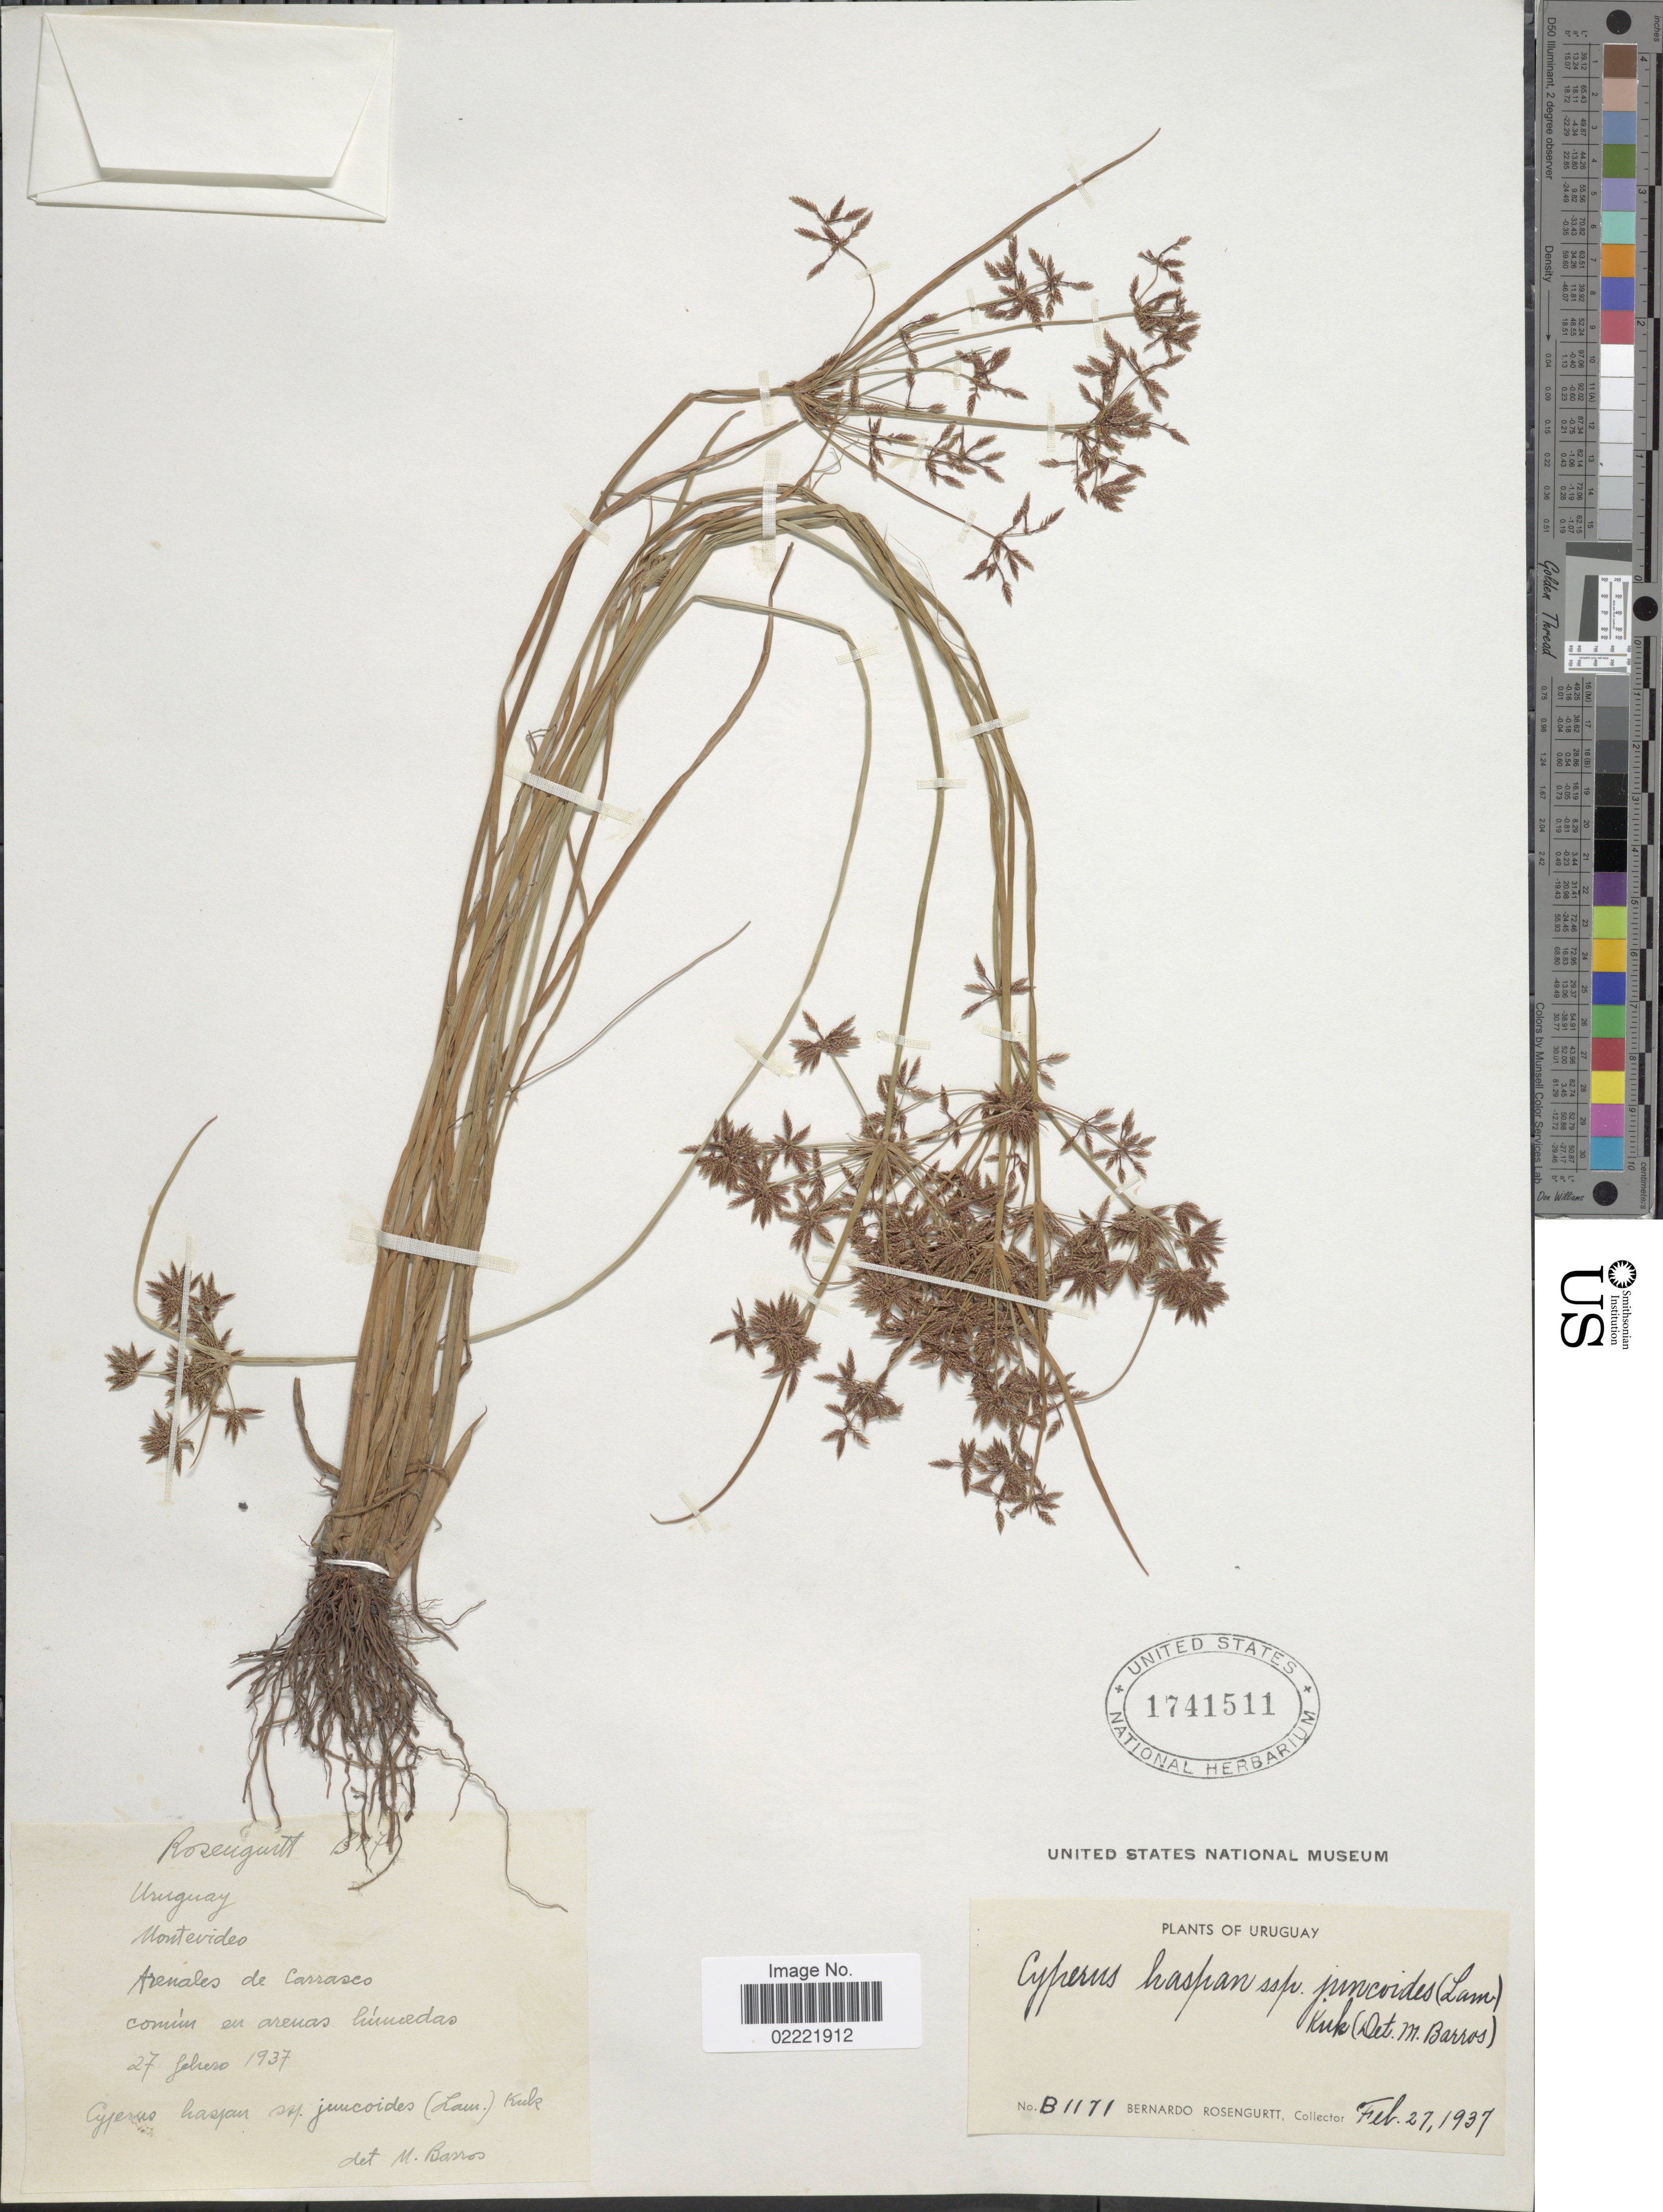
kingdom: Plantae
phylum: Tracheophyta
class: Liliopsida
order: Poales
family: Cyperaceae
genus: Cyperus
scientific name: Cyperus haspan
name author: L.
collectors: B. Rosengurtt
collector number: B1171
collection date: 1937-02-27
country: Uruguay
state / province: Montevideo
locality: Arenales dede Carrasco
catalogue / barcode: US 1741511